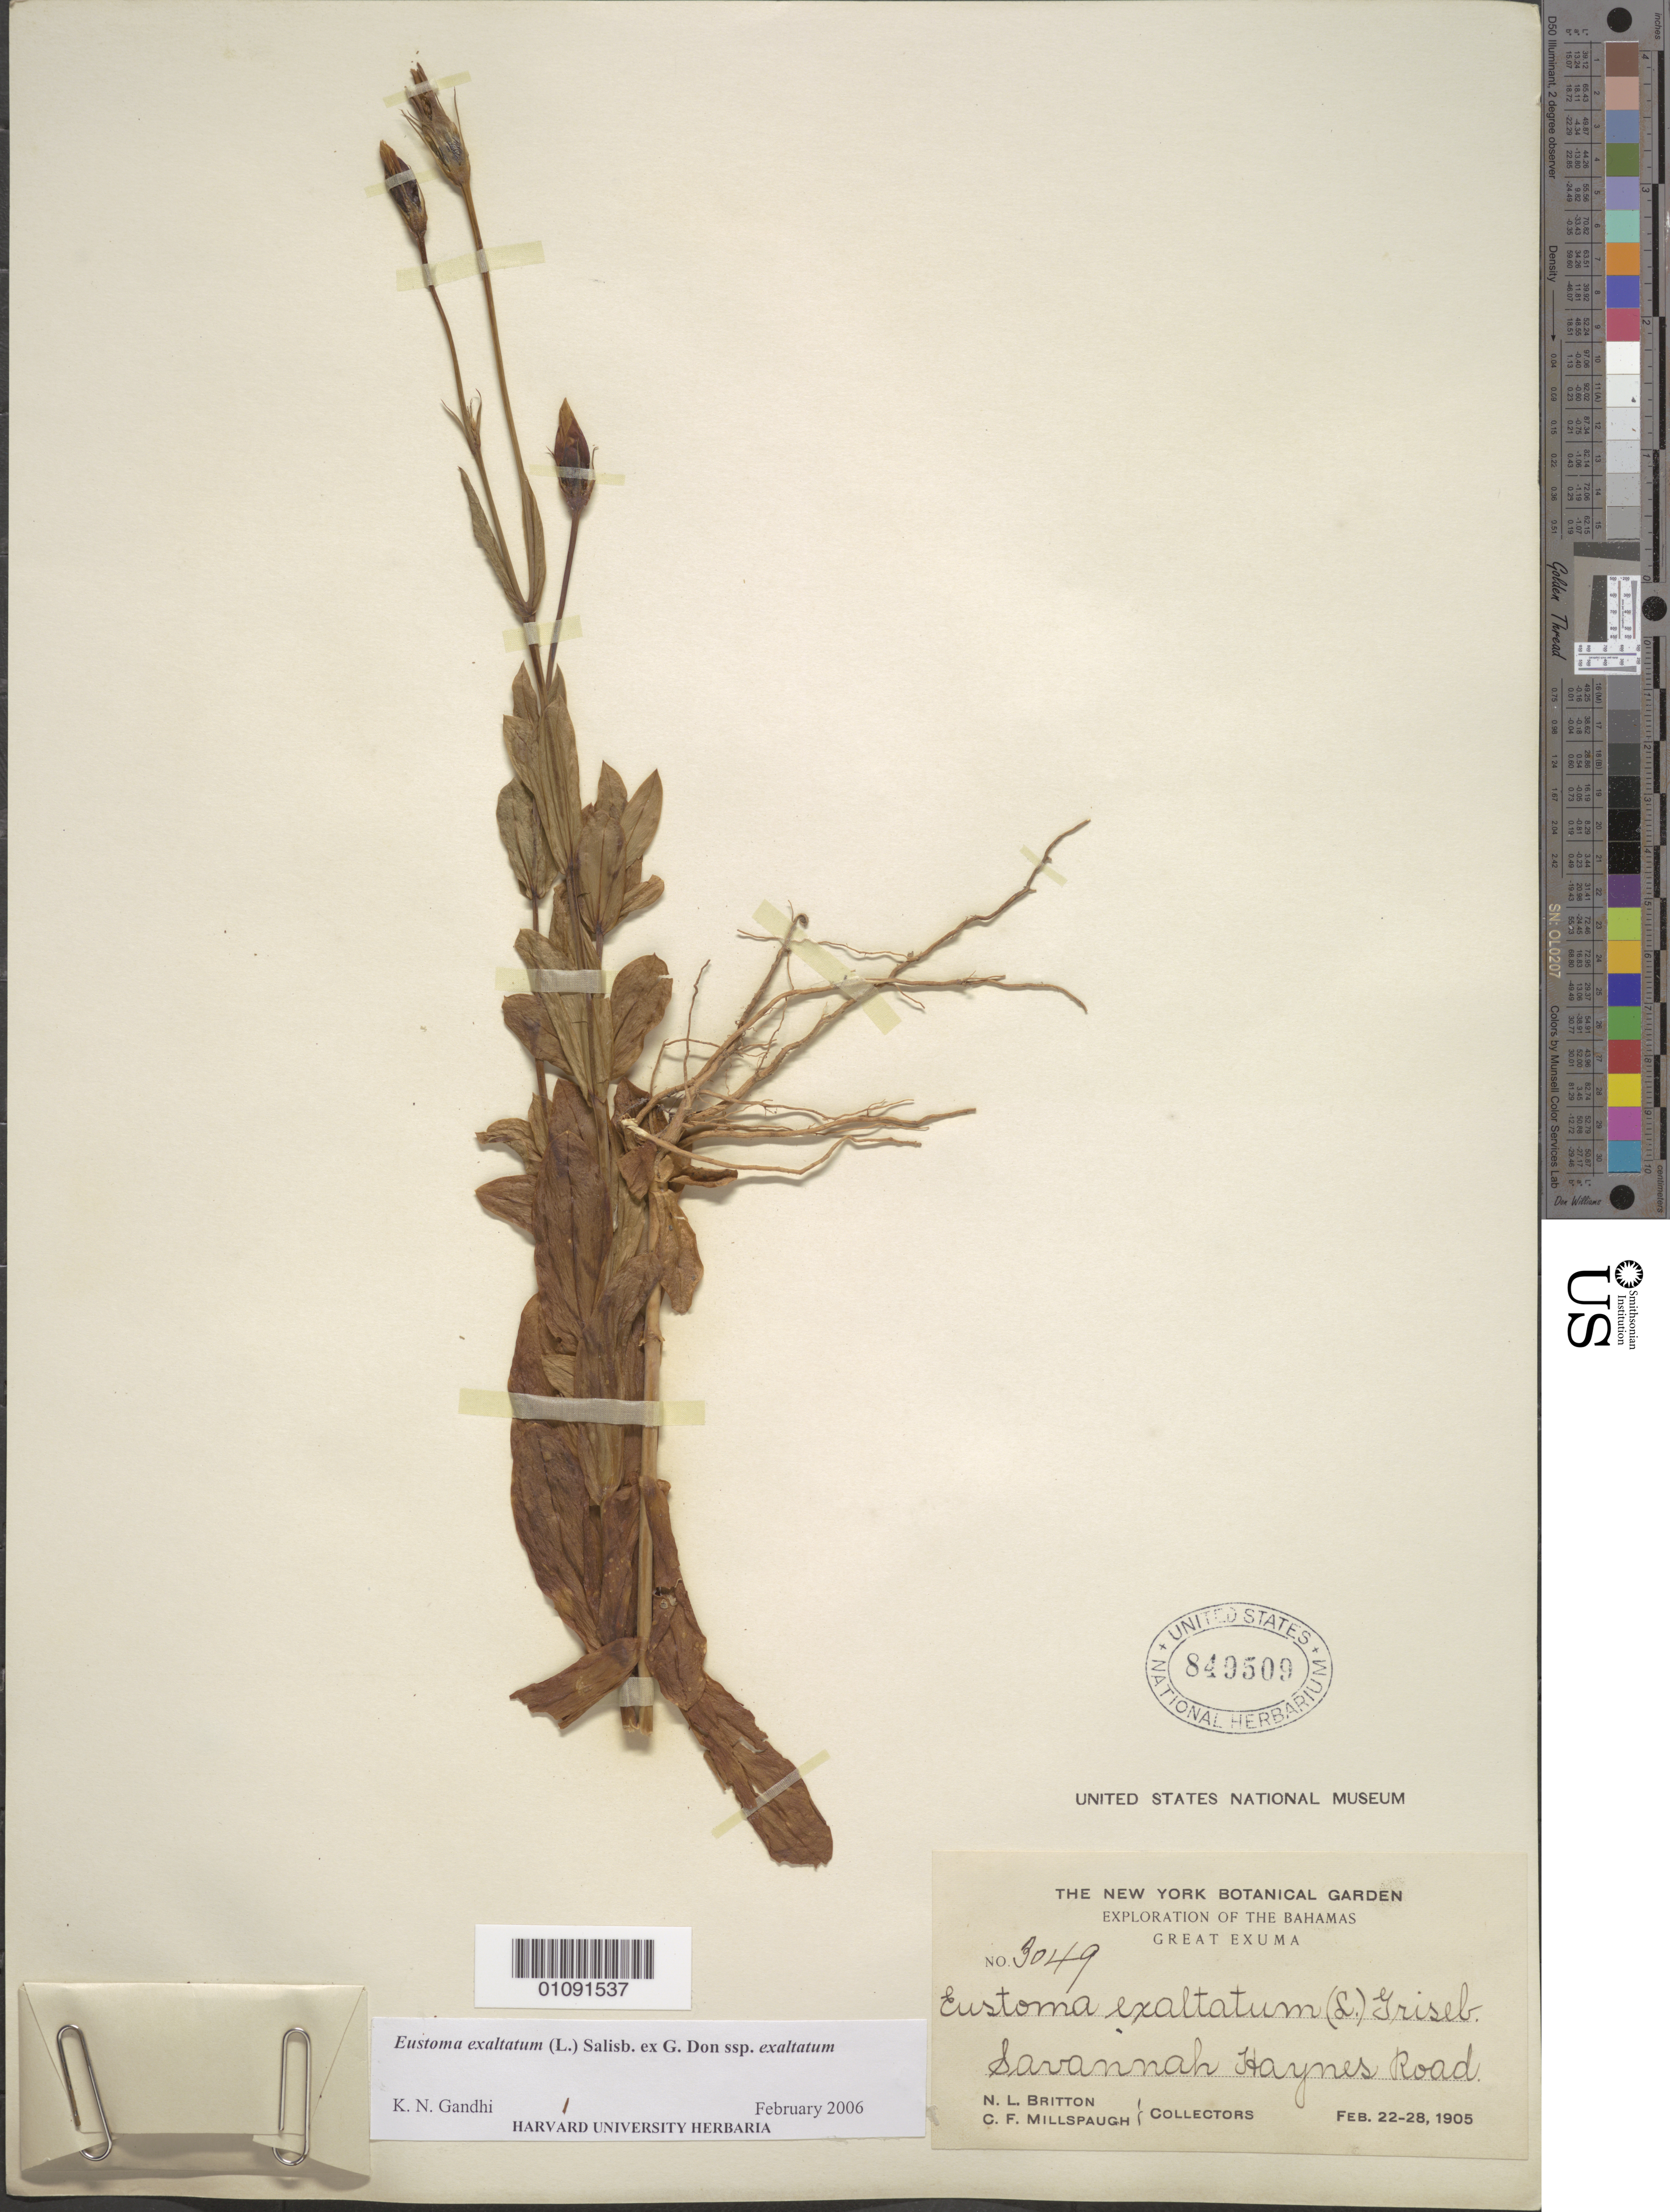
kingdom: Plantae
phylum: Tracheophyta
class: Magnoliopsida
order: Gentianales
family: Gentianaceae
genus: Eustoma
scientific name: Eustoma exaltatum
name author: (L.) Salisb. ex Don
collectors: N. Britton & C. F. Millspaugh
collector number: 3049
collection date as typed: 22 Feb 1905 to 28 Feb 1905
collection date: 1905-02-22/1905-02-28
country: Bahamas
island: Great Exuma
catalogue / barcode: US 849509